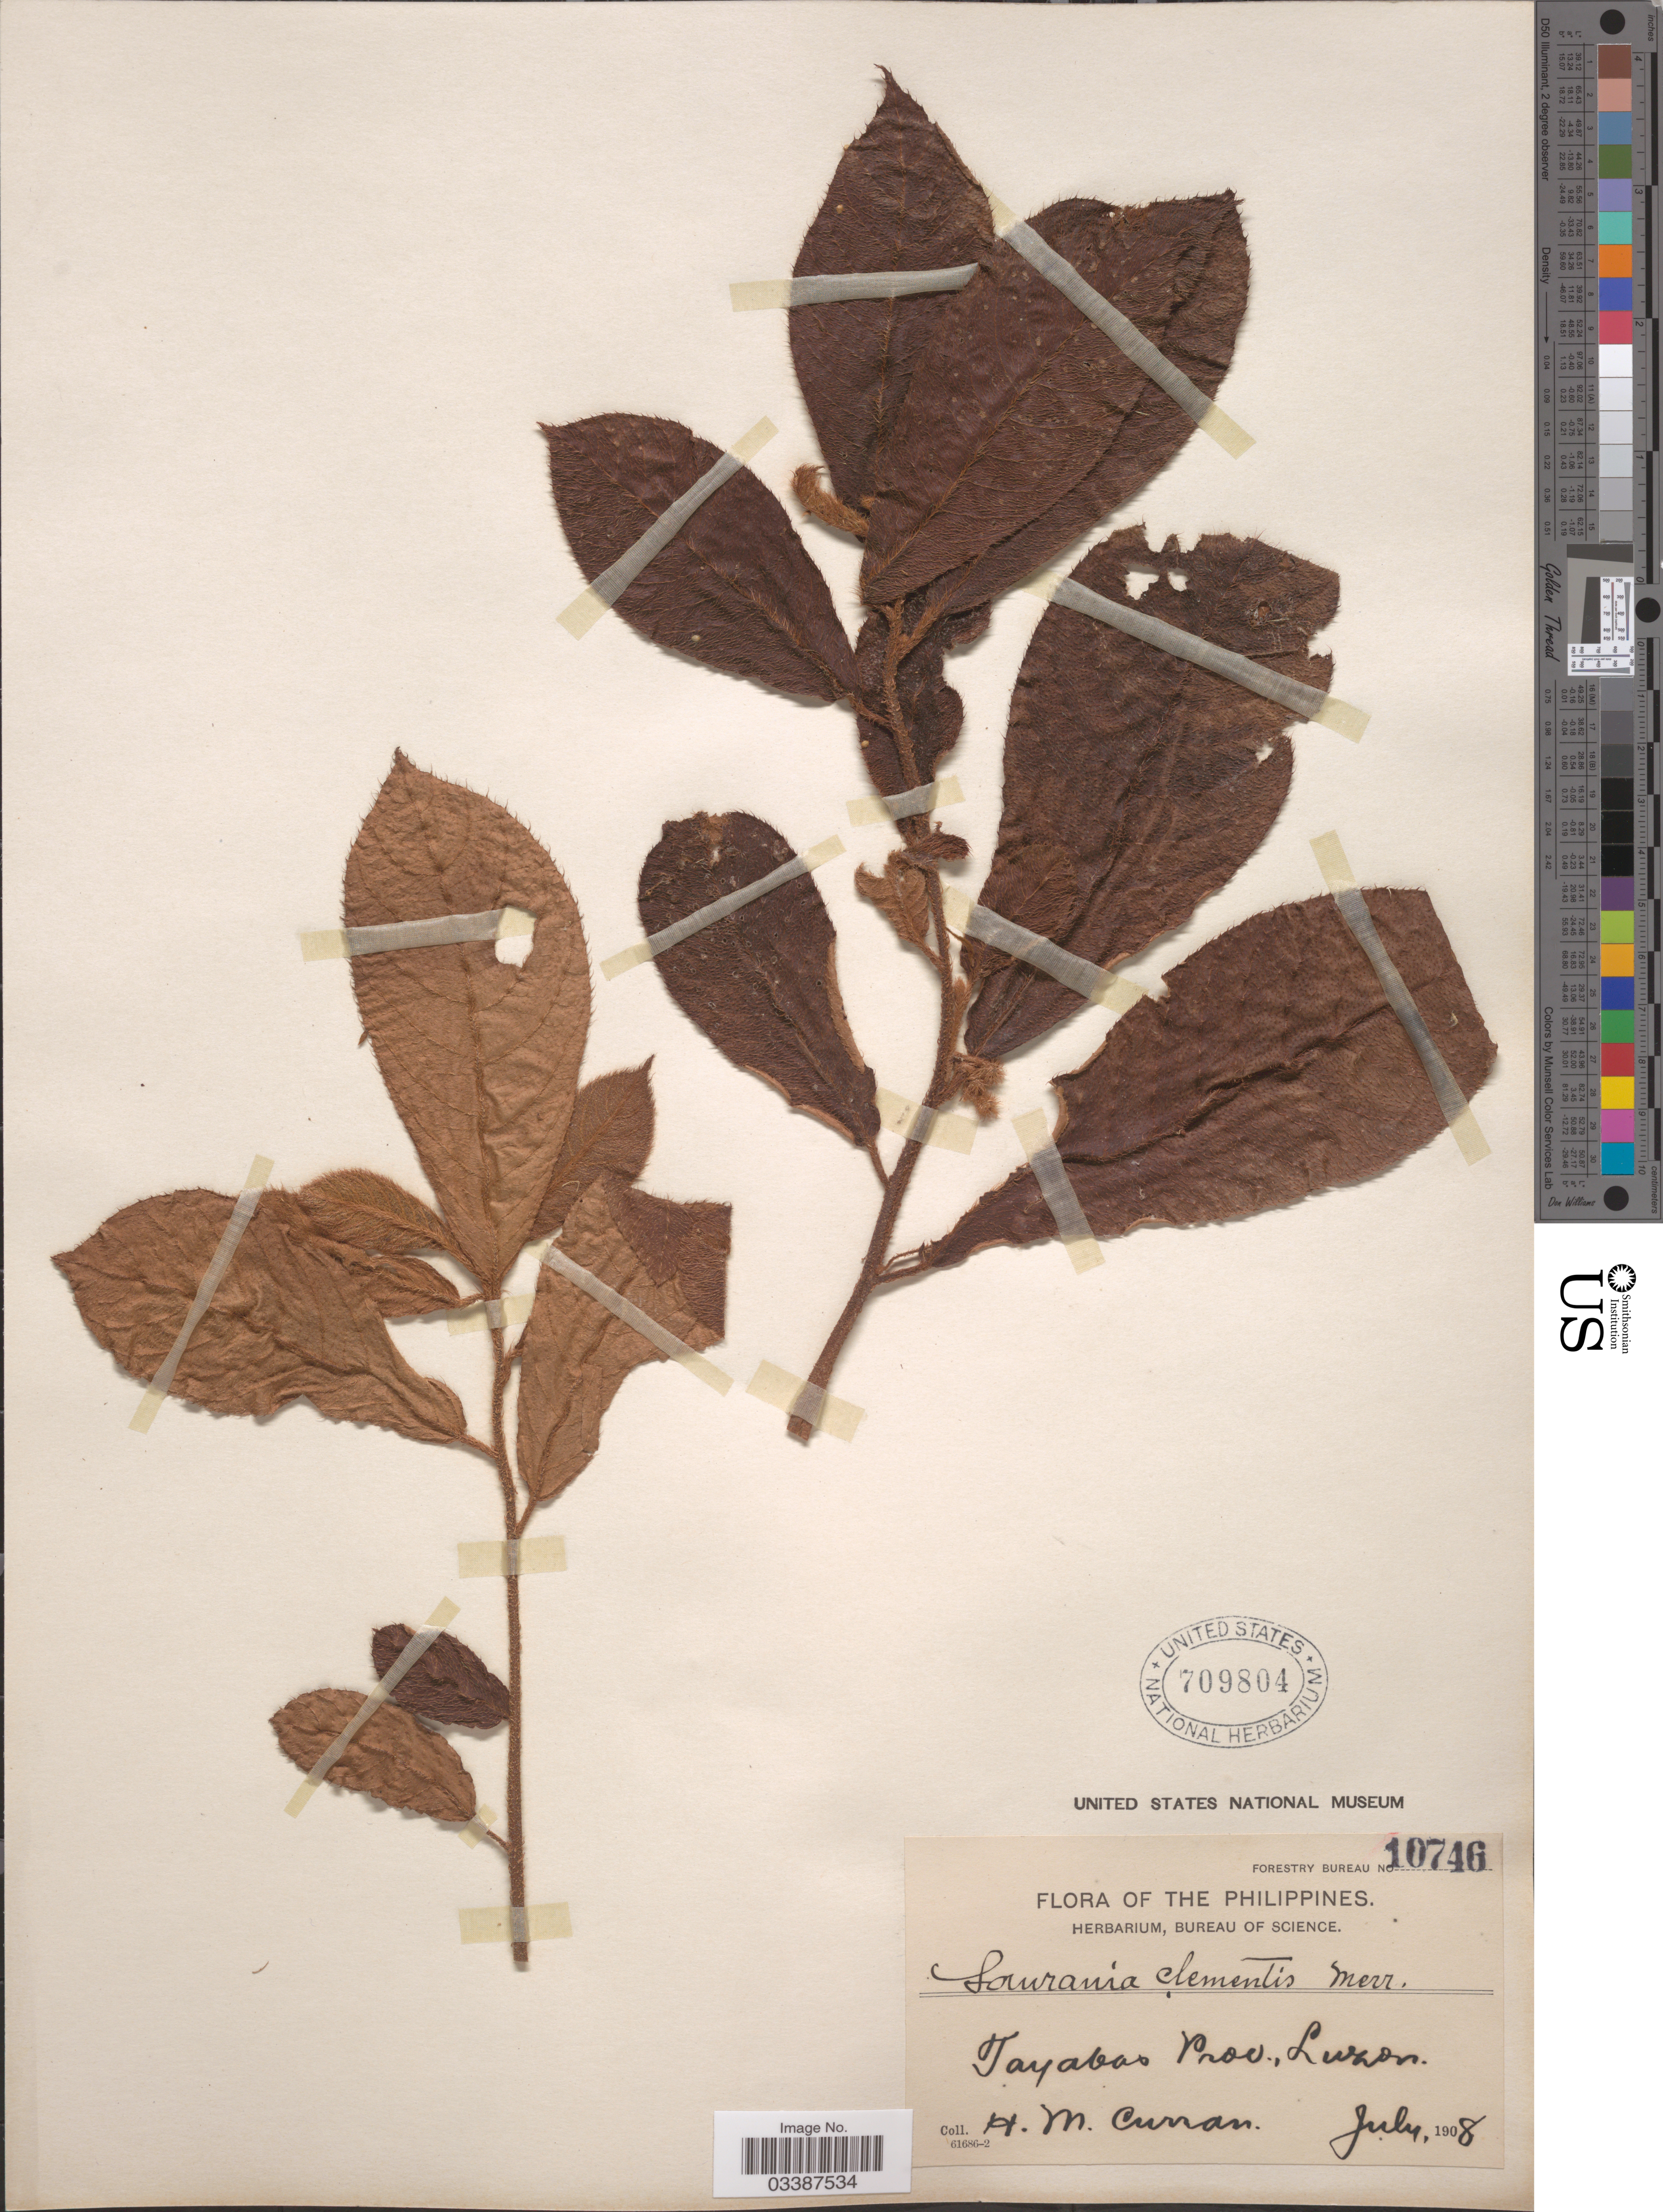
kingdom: Plantae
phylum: Tracheophyta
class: Magnoliopsida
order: Ericales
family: Actinidiaceae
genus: Saurauia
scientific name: Saurauia clementis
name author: Merr.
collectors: H. M. Curran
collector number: Forestry Bureau 10746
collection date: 1908-07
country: Philippines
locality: Tayabas Prov., Luzon.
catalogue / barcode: US 709804